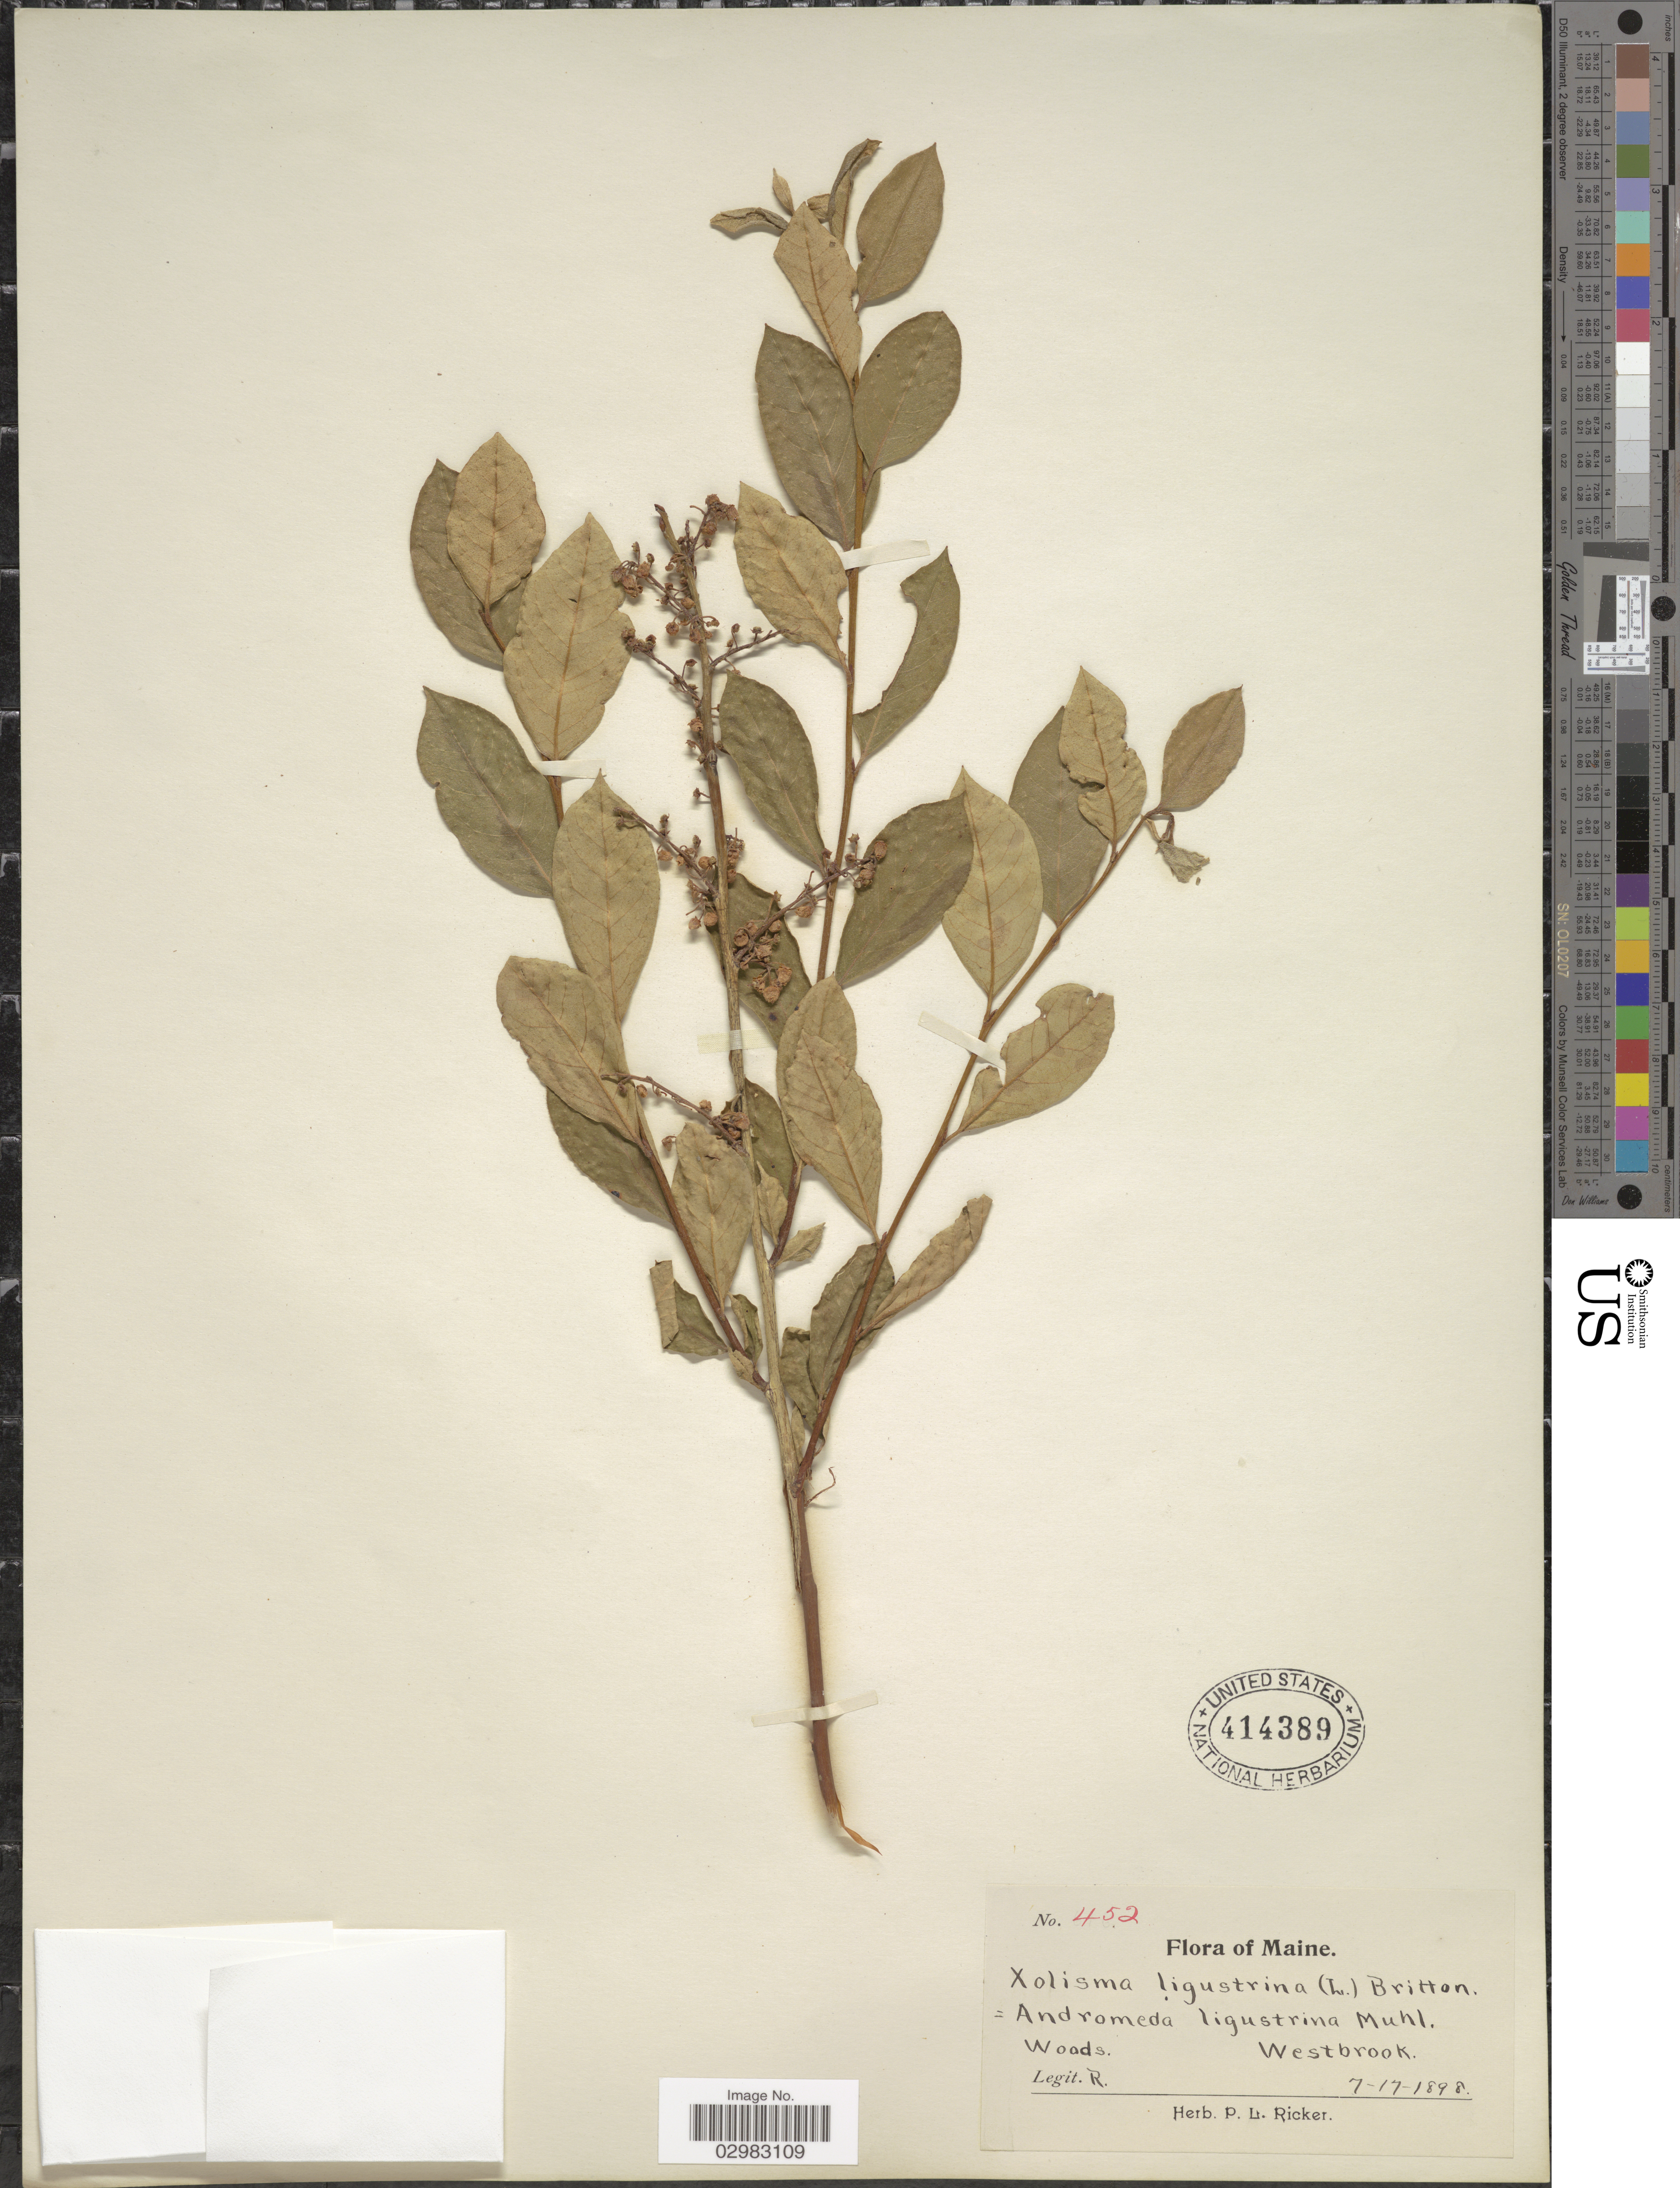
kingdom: Plantae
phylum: Tracheophyta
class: Magnoliopsida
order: Ericales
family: Ericaceae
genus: Lyonia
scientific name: Lyonia ligustrina var. ligustrina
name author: (L.) DC.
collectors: P. Ricker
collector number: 452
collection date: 1898-07-17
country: United States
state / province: Maine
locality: Westbrook.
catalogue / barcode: US 414389